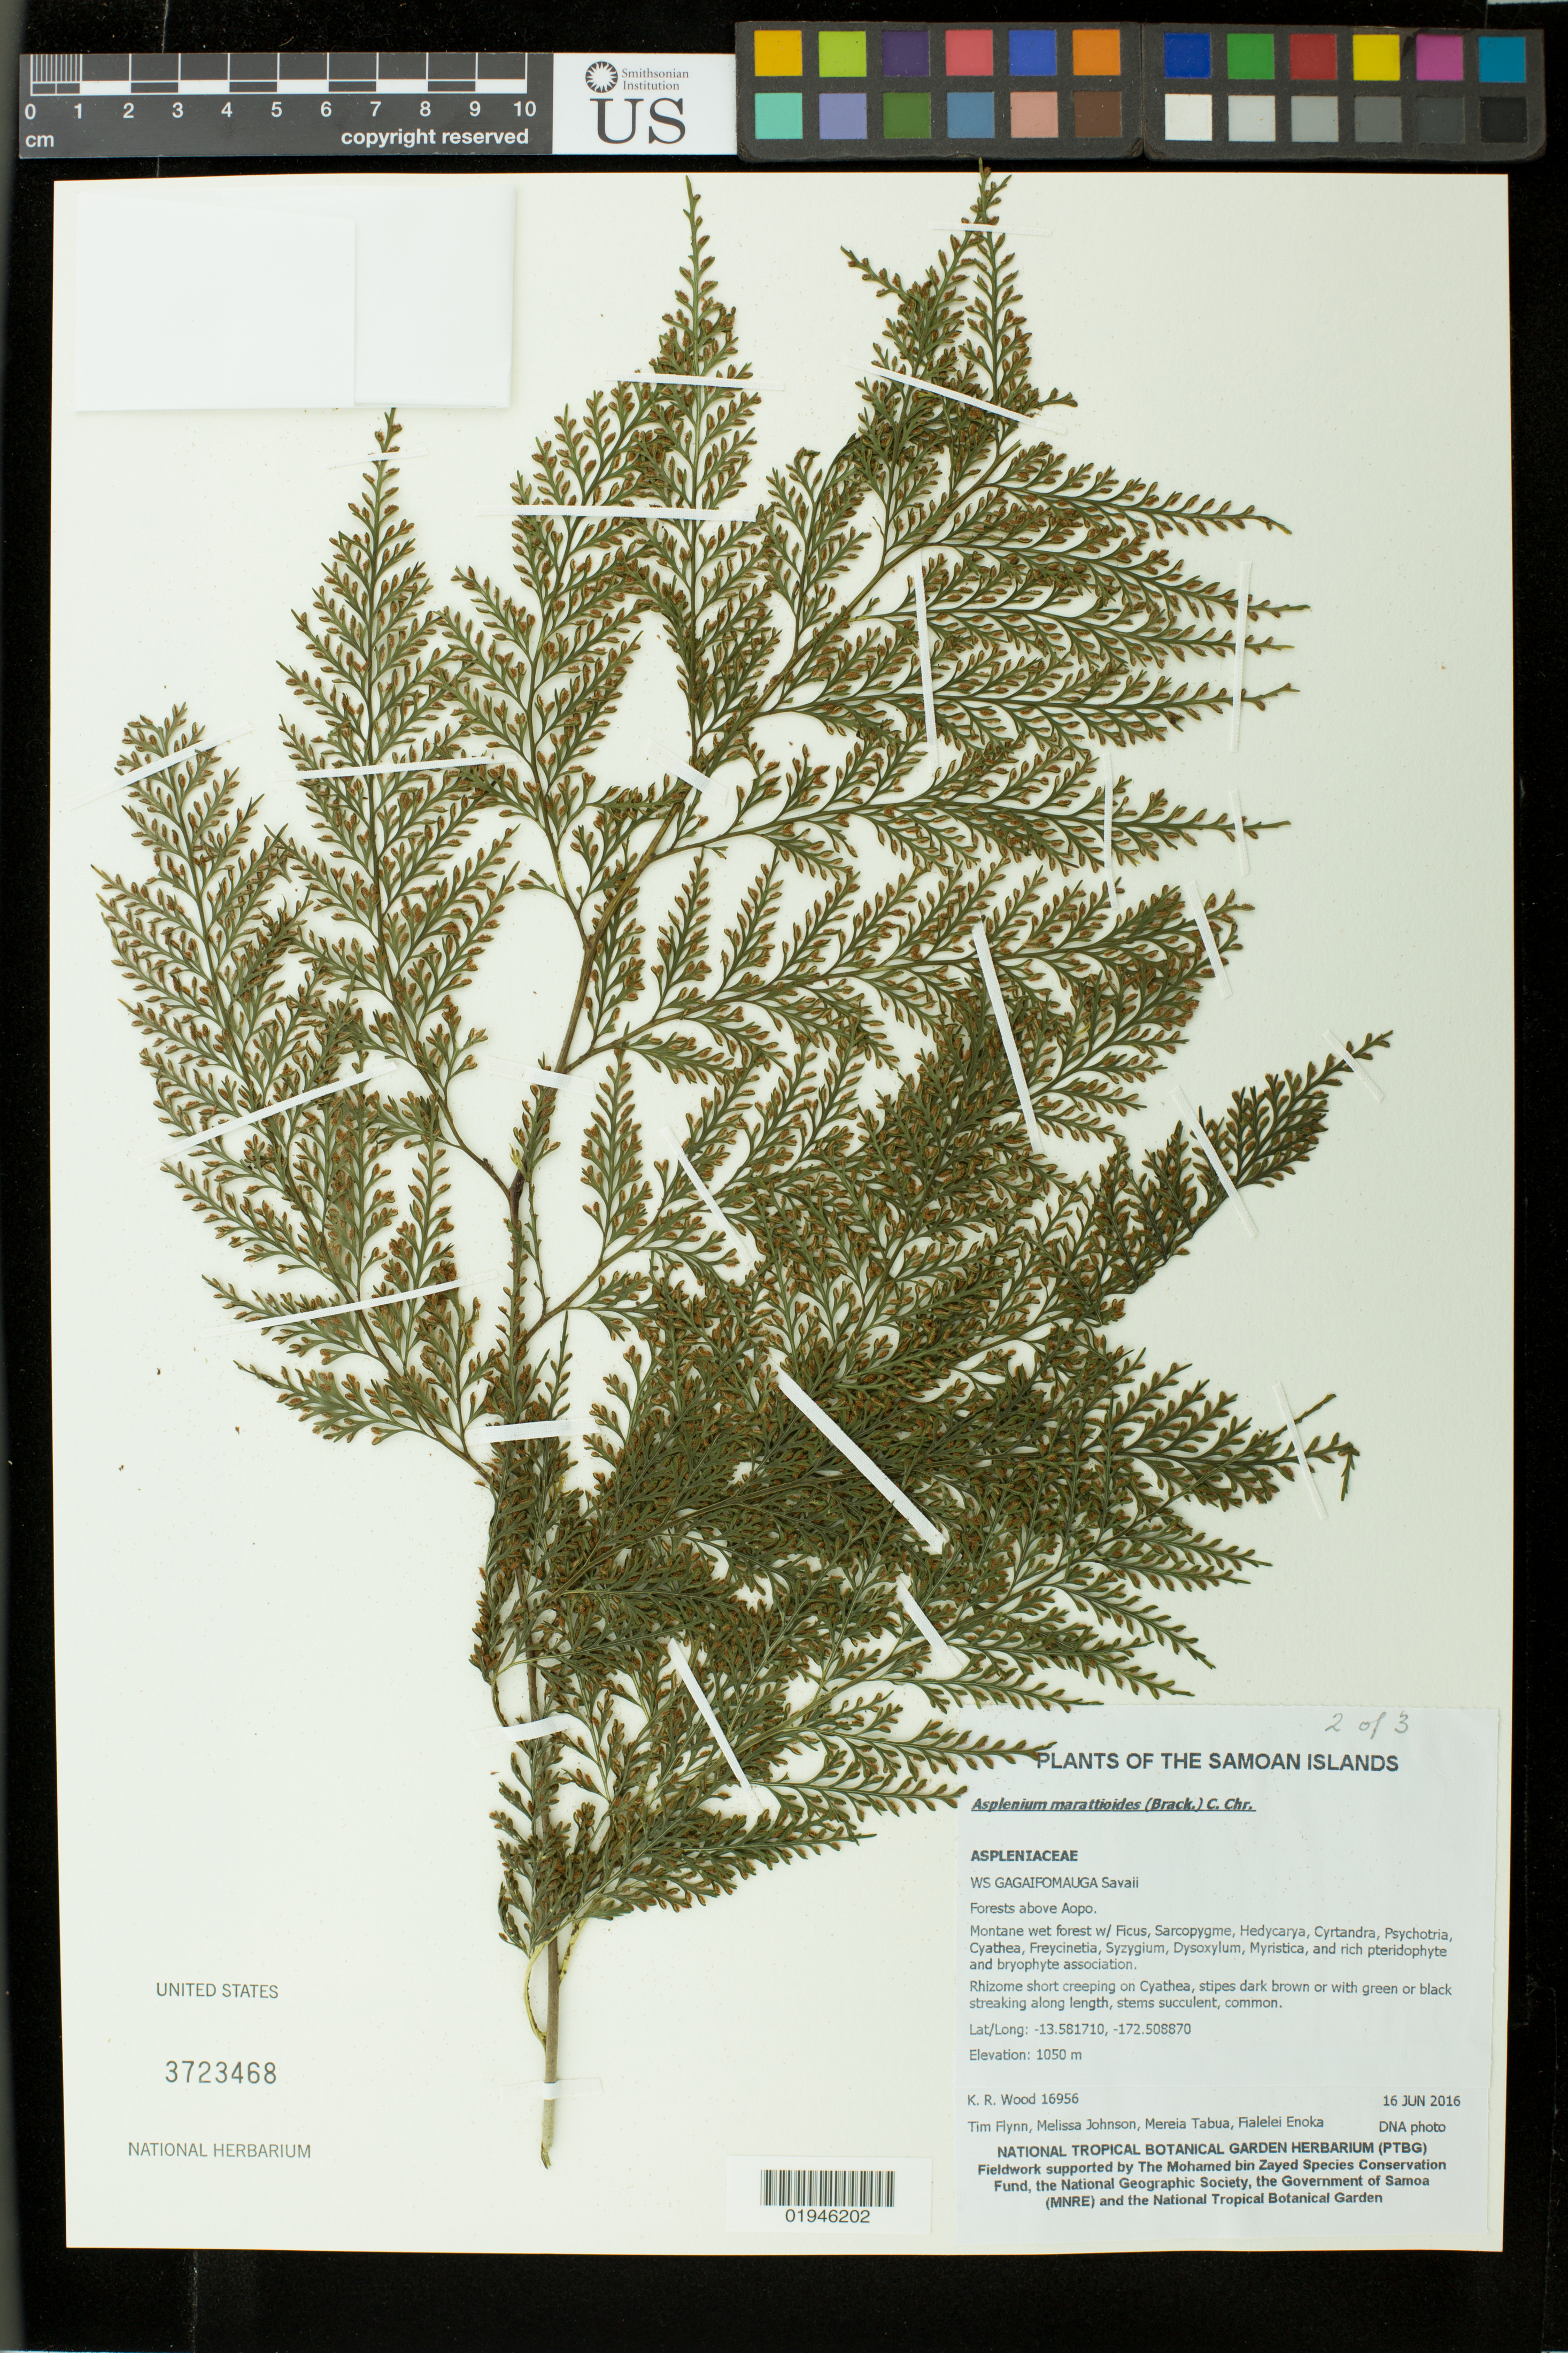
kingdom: Plantae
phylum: Tracheophyta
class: Polypodiopsida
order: Polypodiales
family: Aspleniaceae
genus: Asplenium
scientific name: Asplenium marattioides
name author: (Brack.) C. Chr.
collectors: K. R. Wood, T. W. Flynn, M. Johnson, M. Tabua & F. Enoka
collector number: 16956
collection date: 2016-06-16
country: Samoa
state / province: Gagaifomauga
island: Savai'i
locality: Savaii, Forests above Aopo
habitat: Montane wet forest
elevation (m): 1050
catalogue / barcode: US 3723468